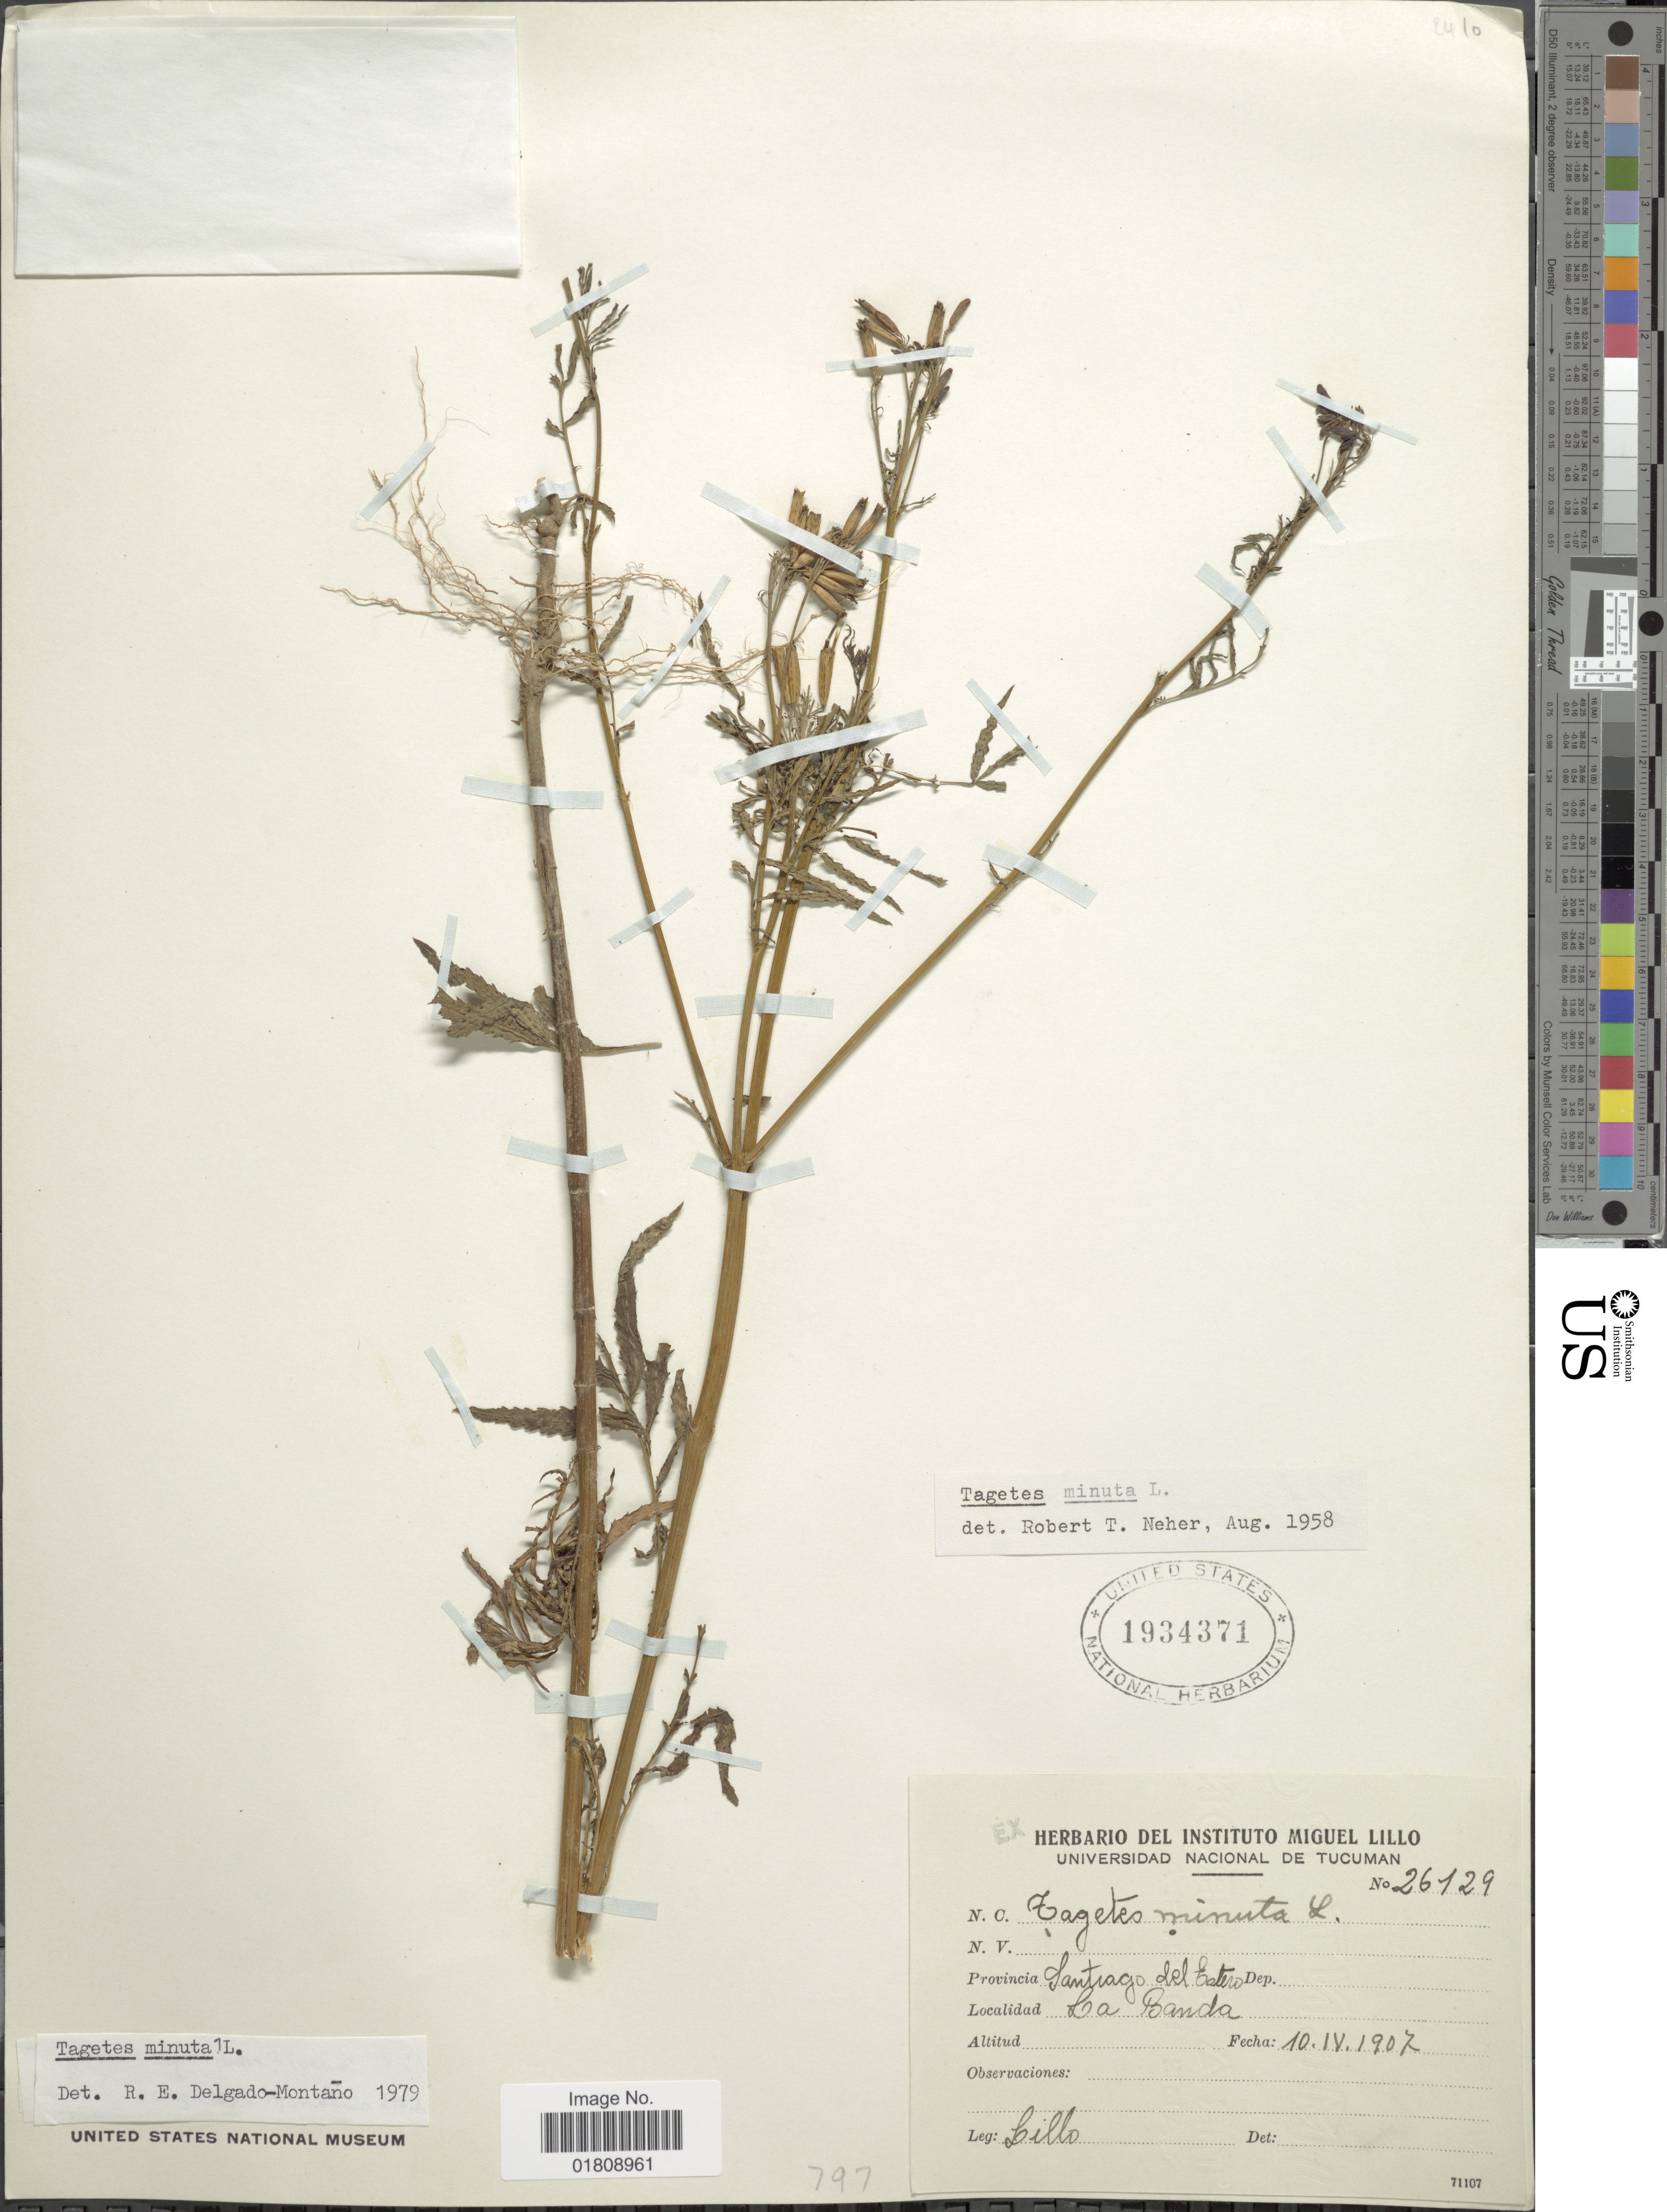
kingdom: Plantae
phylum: Tracheophyta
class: Magnoliopsida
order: Asterales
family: Asteraceae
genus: Tagetes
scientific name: Tagetes minuta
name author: L.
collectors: -. Lillo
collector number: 26129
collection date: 1907-04-10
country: Argentina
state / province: Santiago del Estero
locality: La Banda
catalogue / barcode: US 1934371